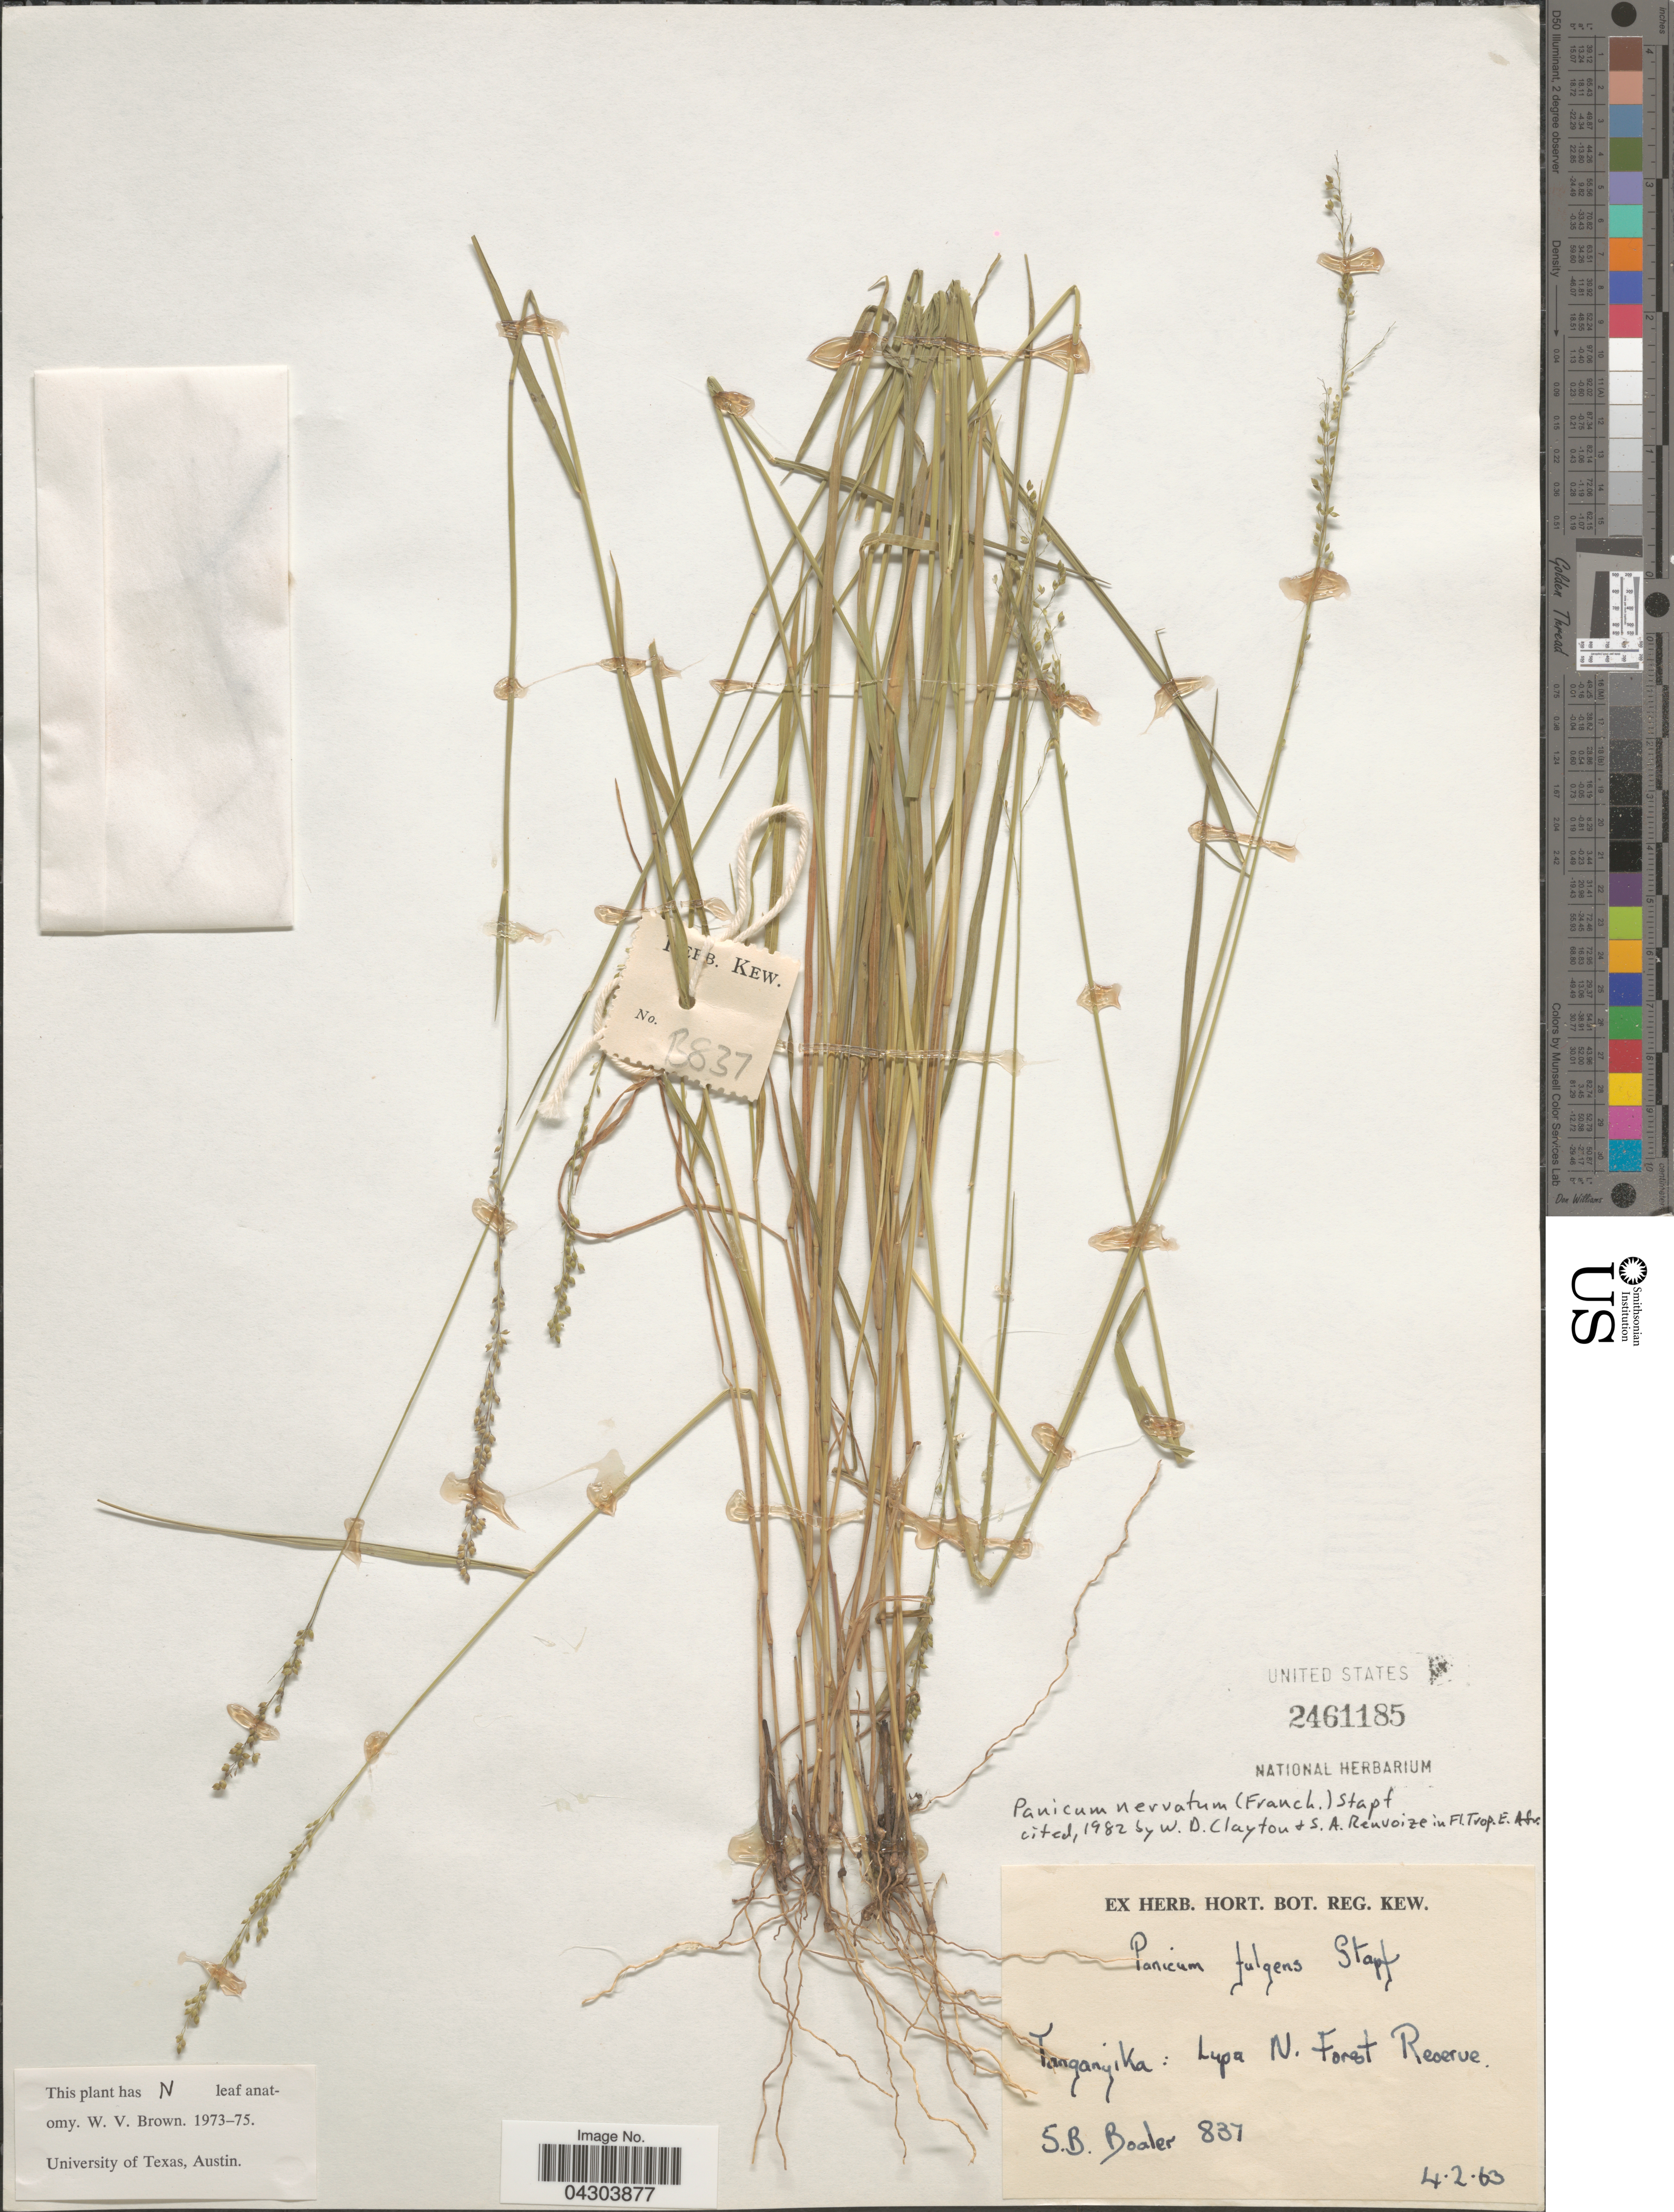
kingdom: Plantae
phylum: Tracheophyta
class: Liliopsida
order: Poales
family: Poaceae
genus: Panicum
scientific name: Panicum nervatum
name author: (Franch.) Stapf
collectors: S. Boaler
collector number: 837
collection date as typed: Transcribed d/m/y: 4/2/63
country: Tanzania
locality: Lupa N. Forest Reserve.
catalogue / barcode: US 2461185